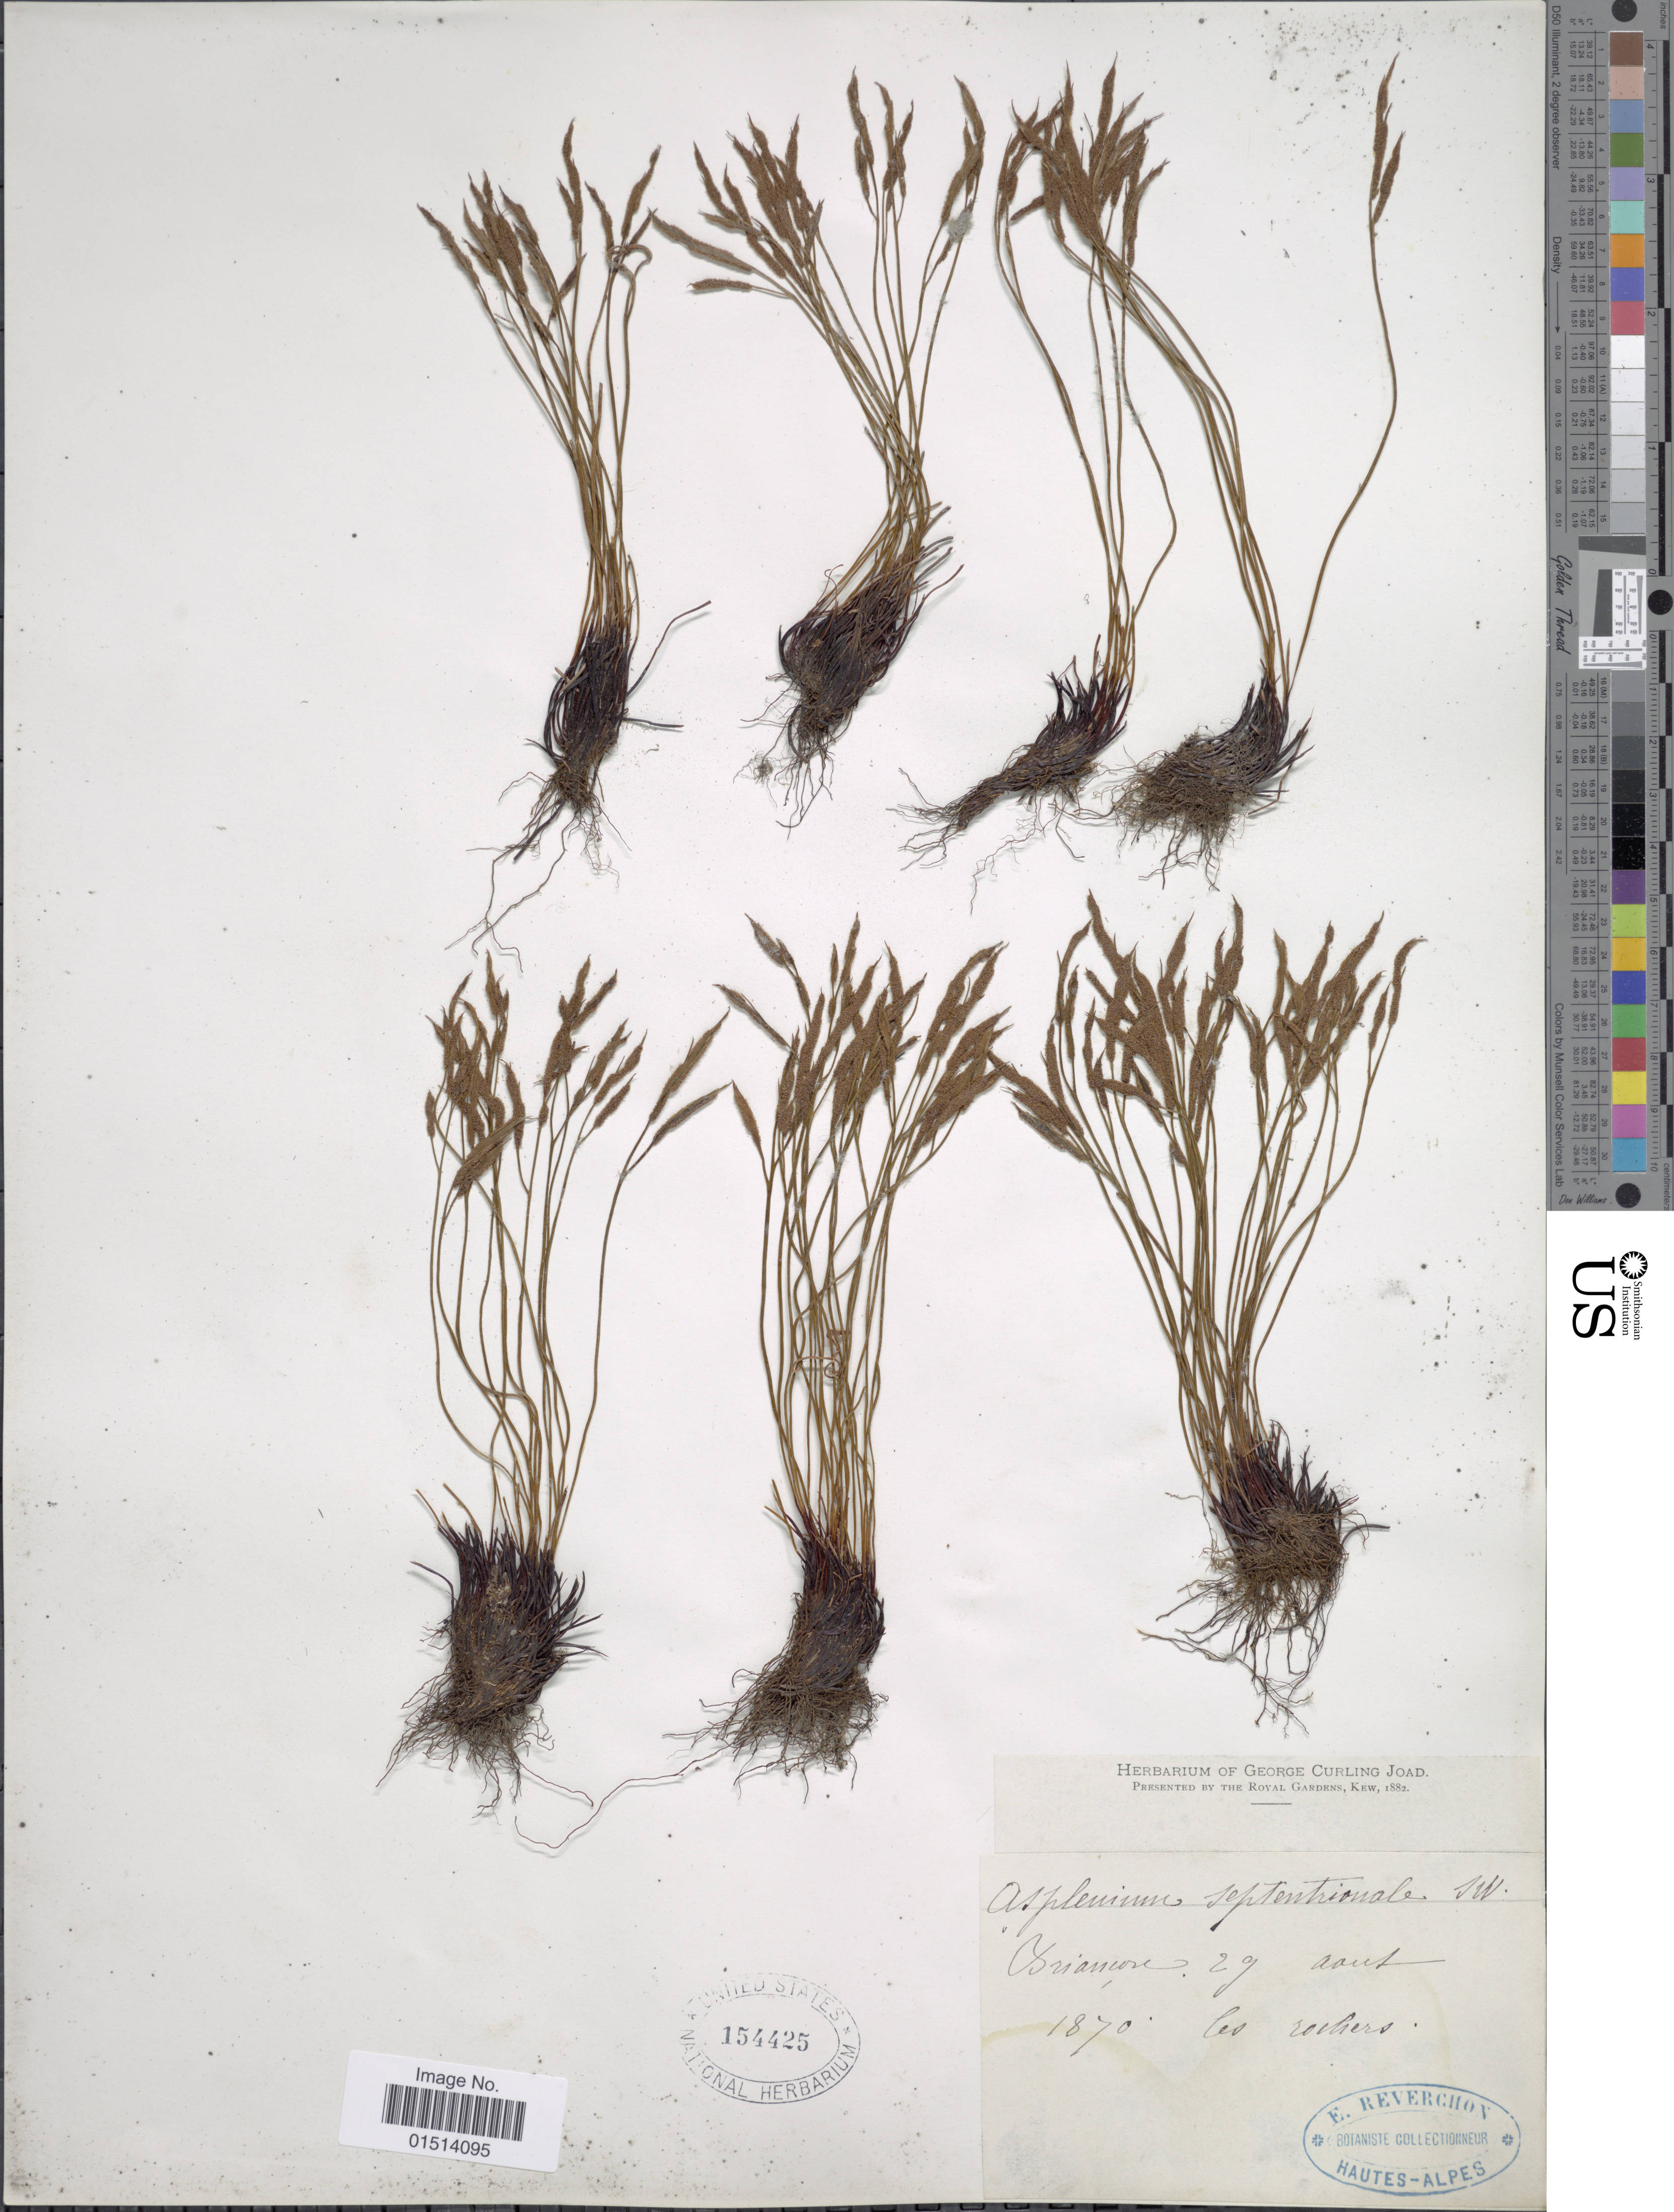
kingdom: Plantae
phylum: Tracheophyta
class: Polypodiopsida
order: Polypodiales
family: Aspleniaceae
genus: Asplenium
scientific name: Asplenium septentrionale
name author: (L.) Hoffm.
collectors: E. Reverchon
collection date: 1870-08-29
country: France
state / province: Provence-Alpes-Cote d'Azur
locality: Briançon, les rochers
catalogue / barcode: US 154425